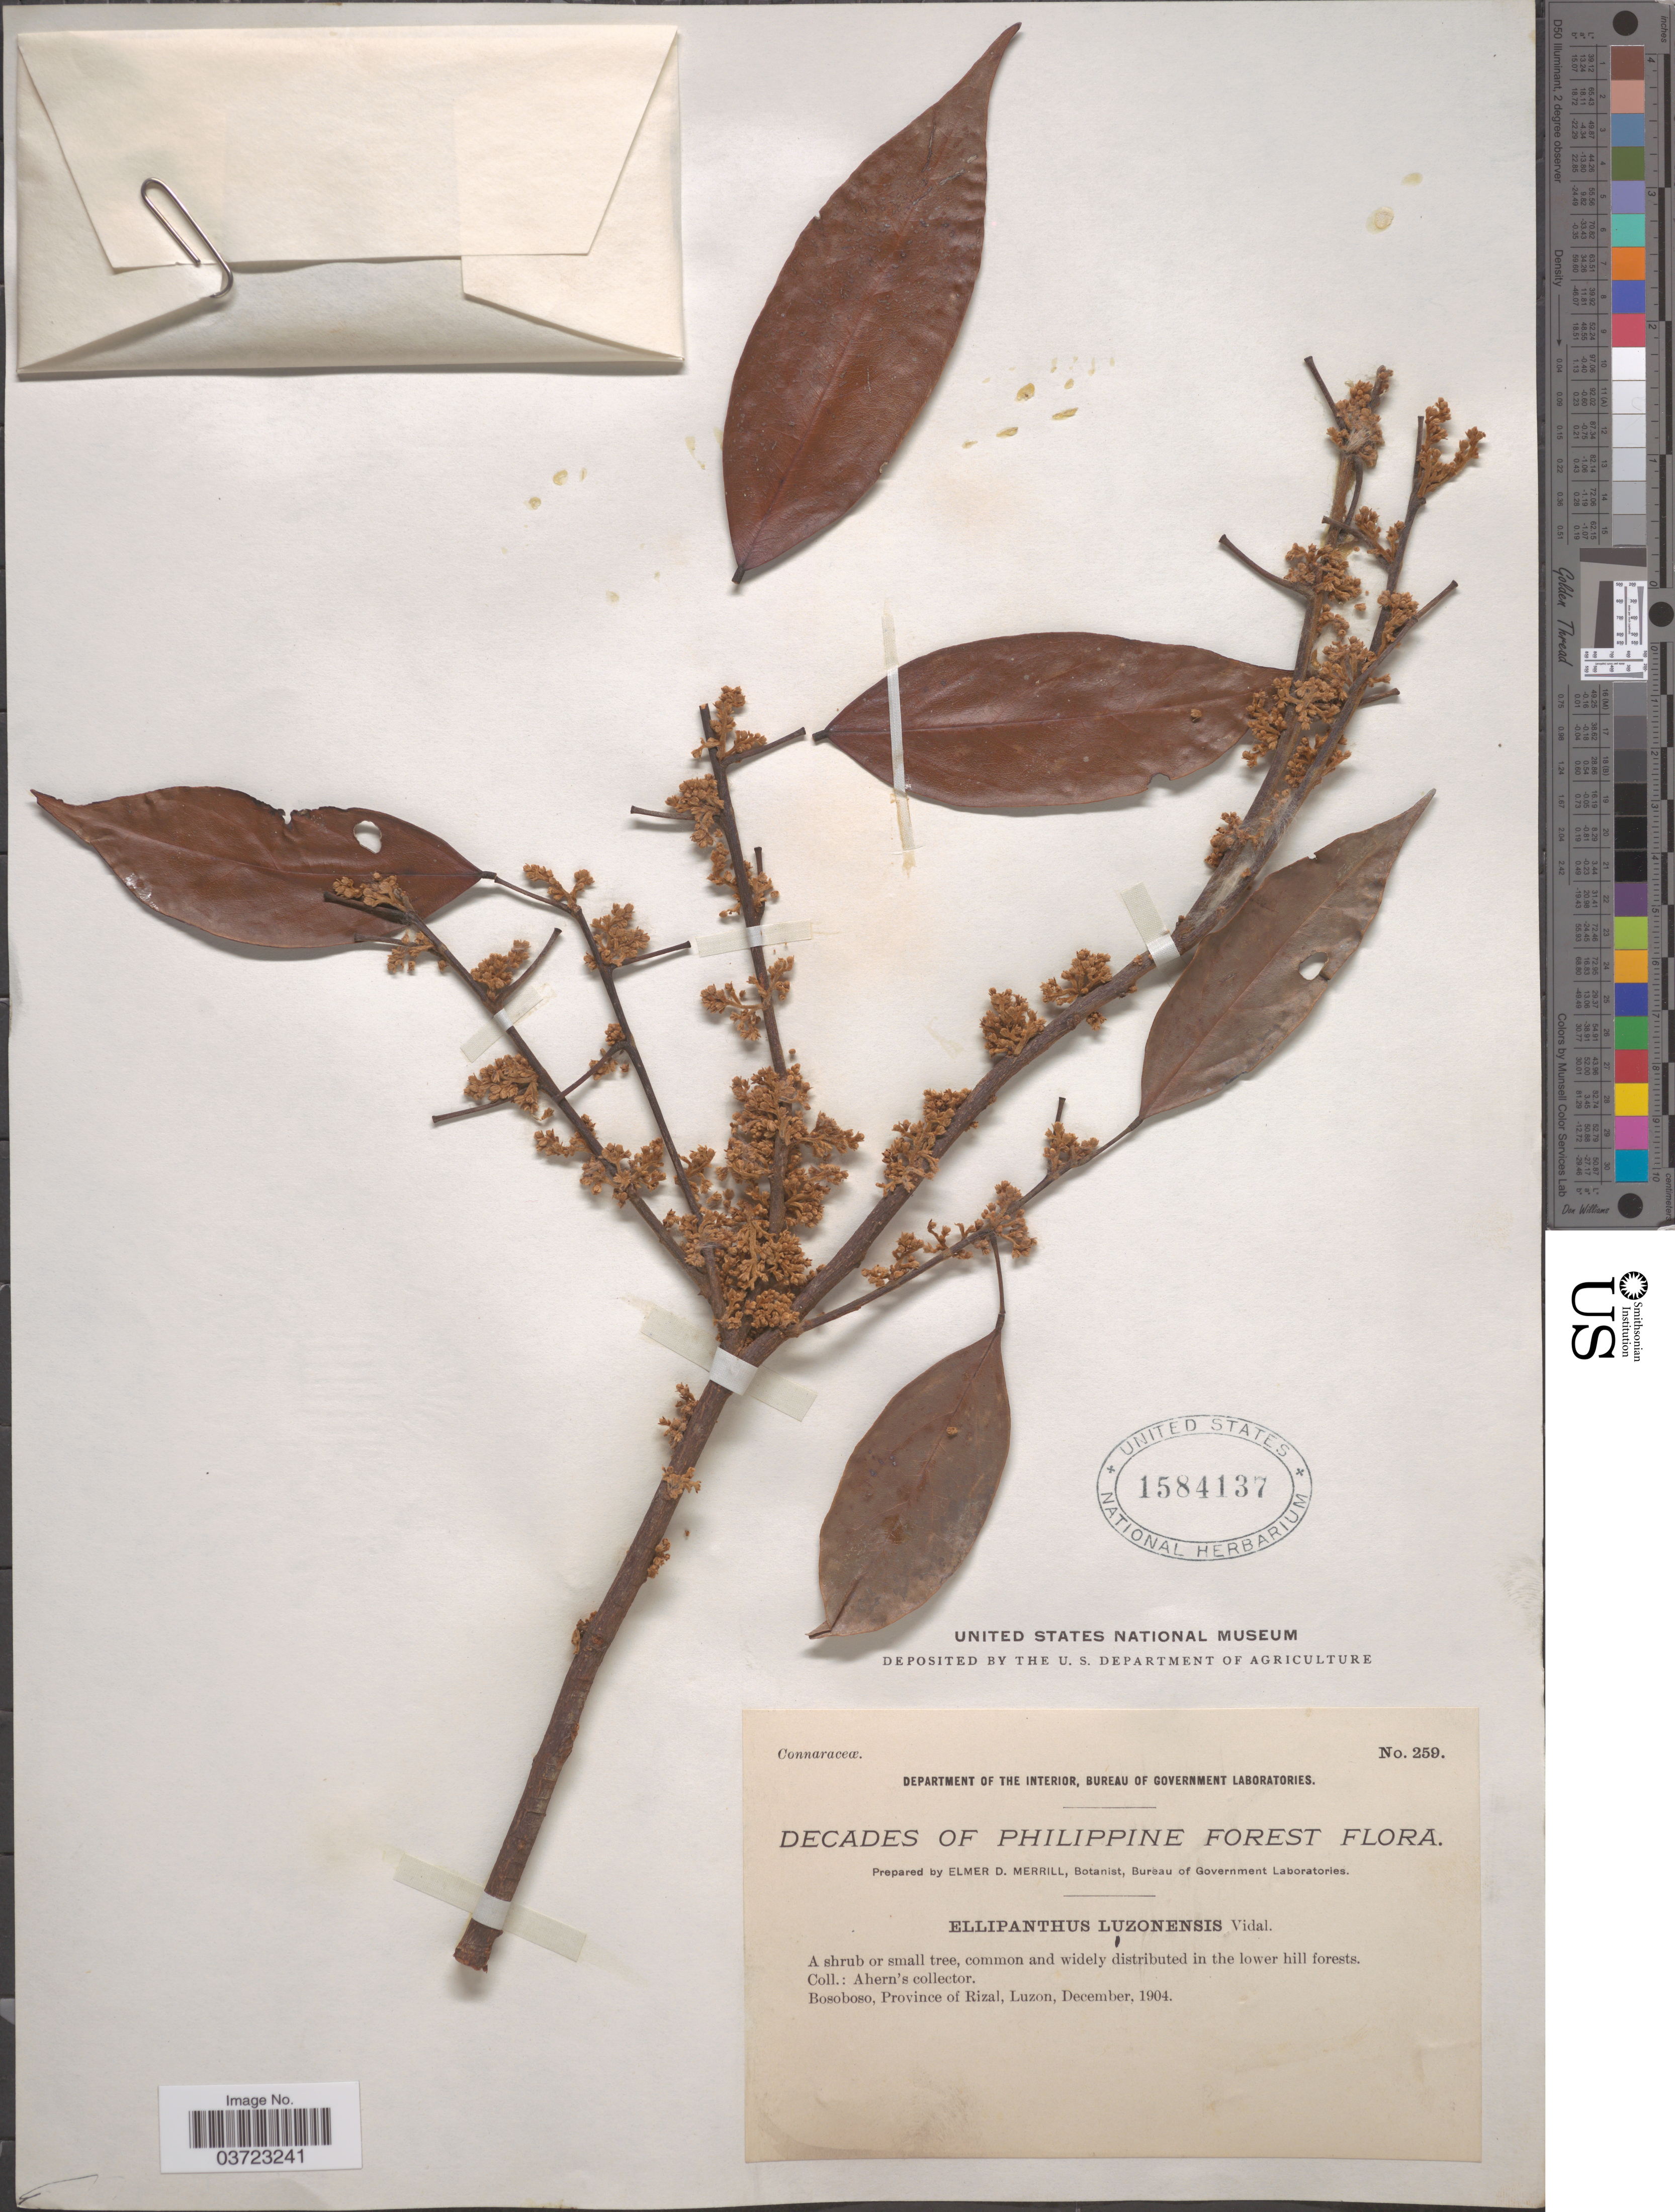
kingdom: Plantae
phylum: Tracheophyta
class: Magnoliopsida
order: Oxalidales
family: Connaraceae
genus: Ellipanthus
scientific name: Ellipanthus luzoniensis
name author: S. Vidal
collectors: Ahern's collector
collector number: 259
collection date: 1904-12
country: Philippines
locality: Bosoboso, Province of Rizal, Luzon.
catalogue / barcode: US 1584137